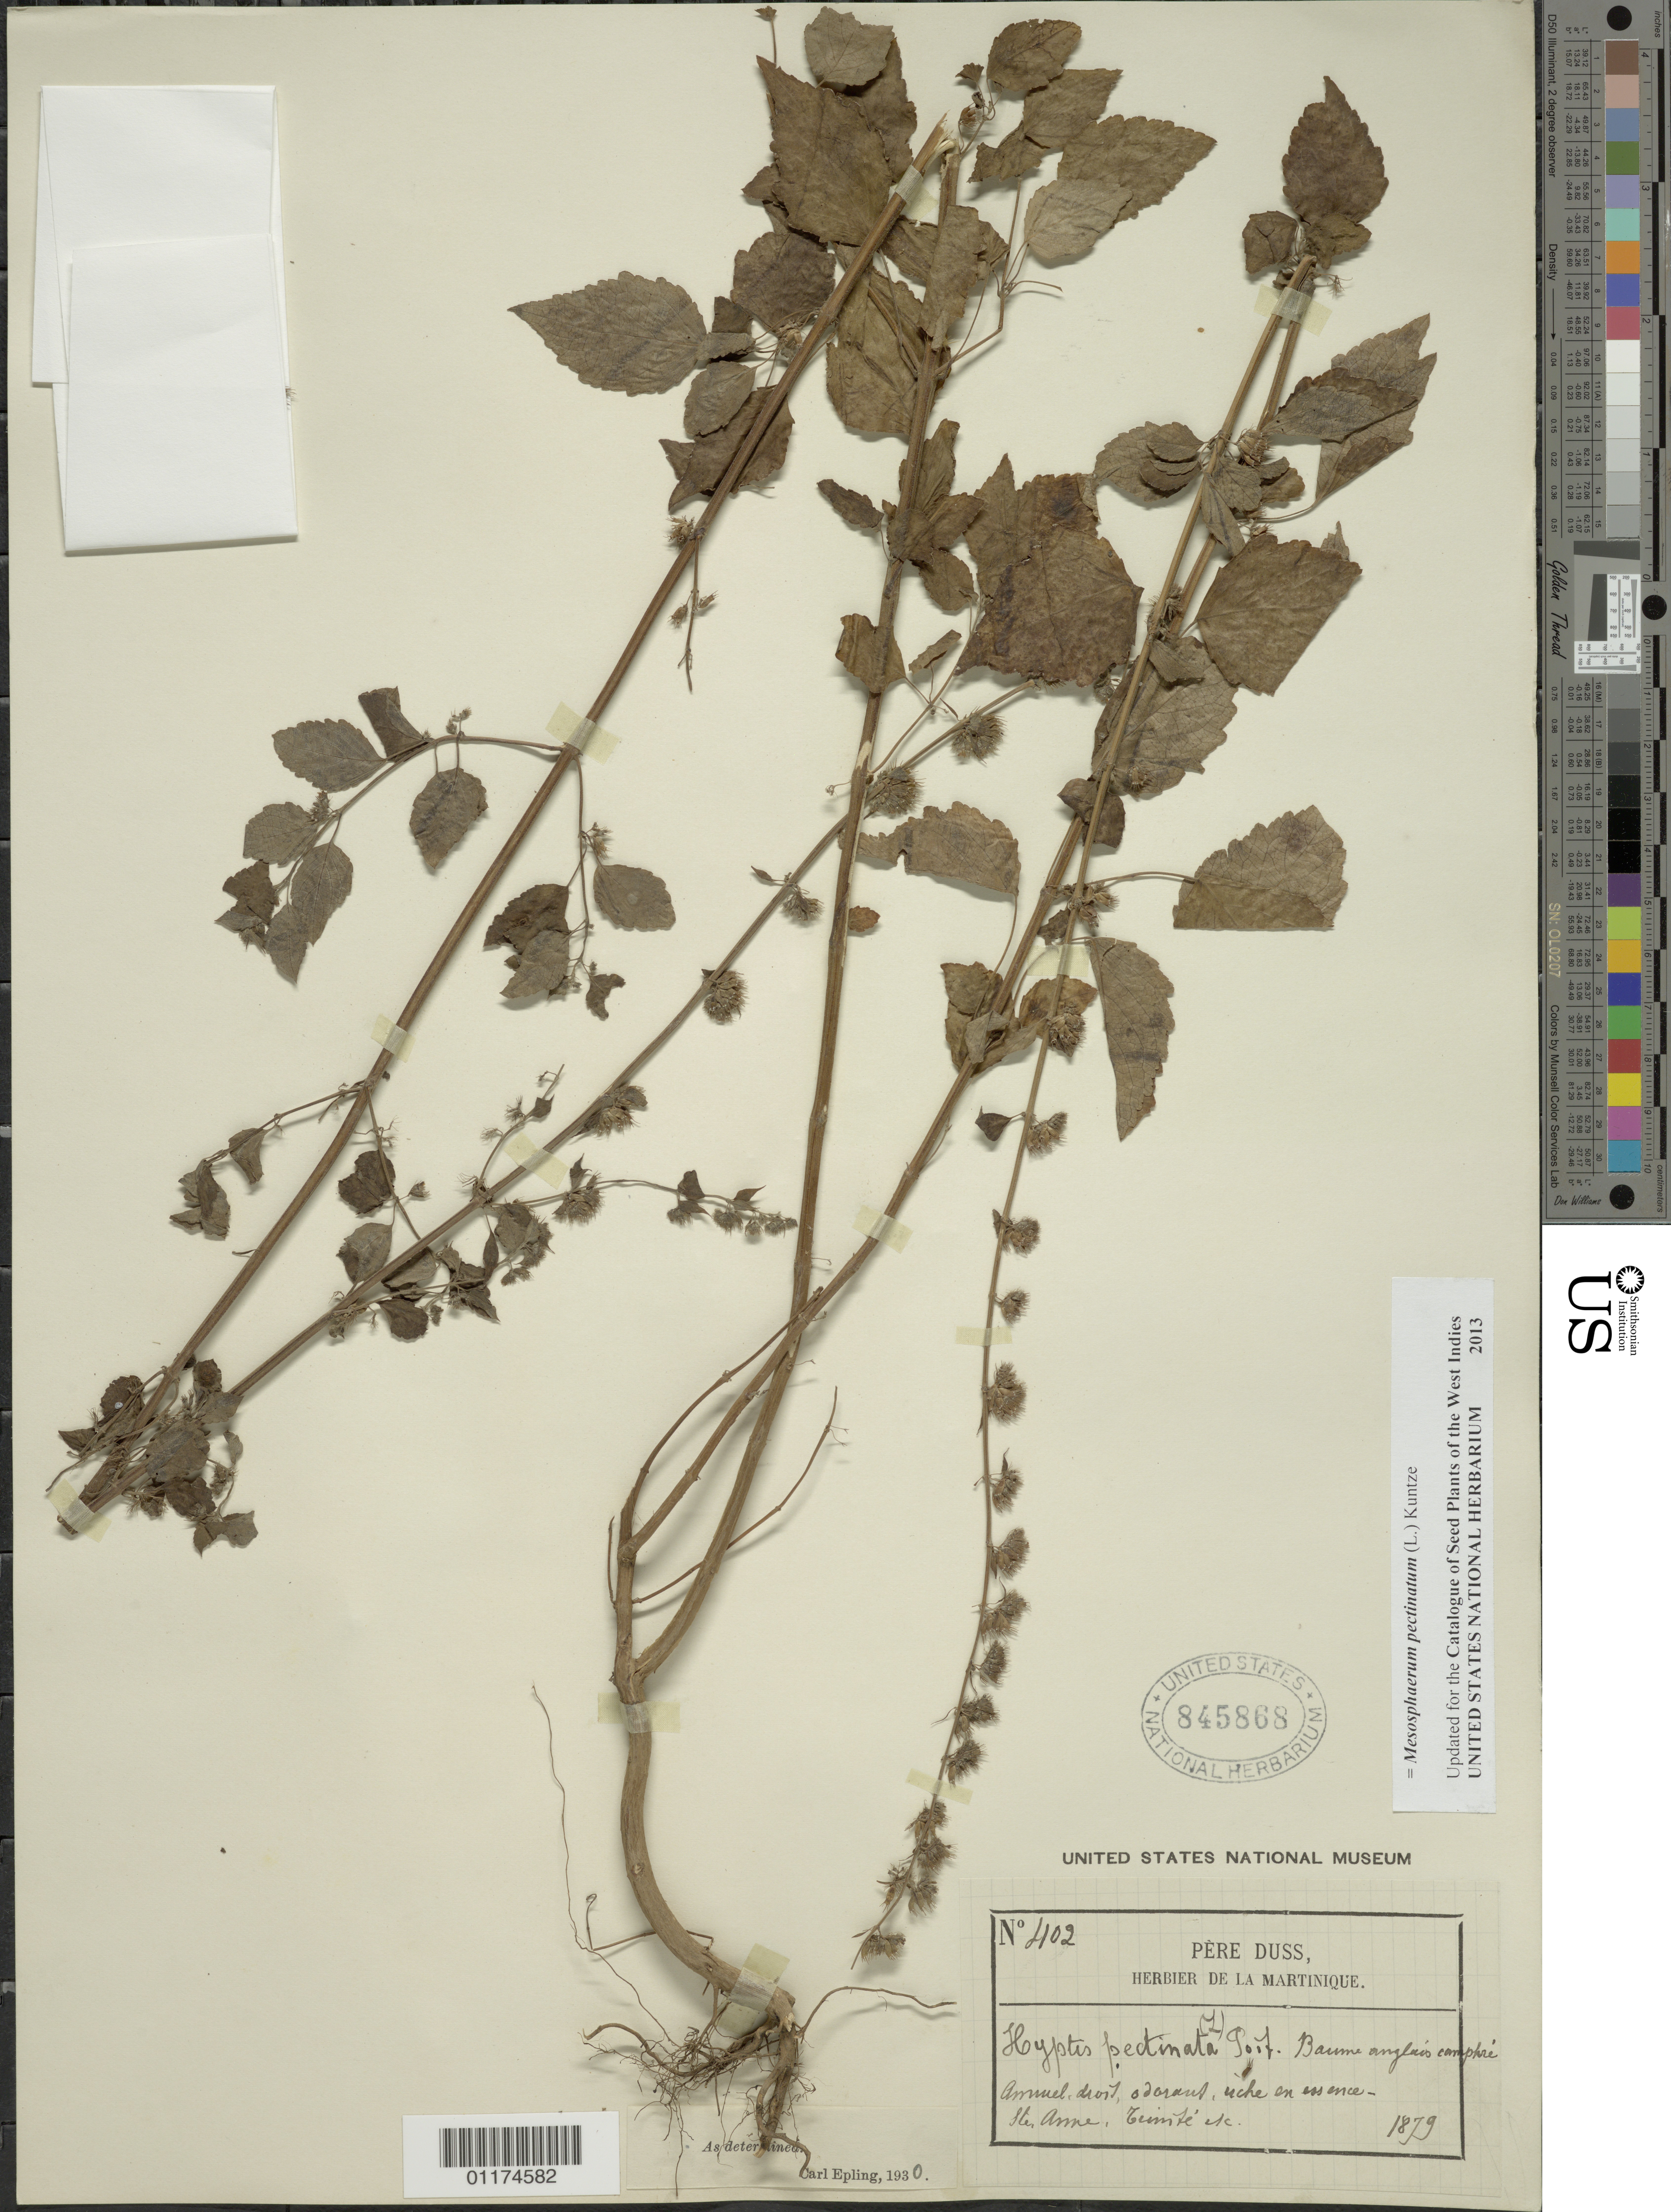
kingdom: Plantae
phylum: Tracheophyta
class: Magnoliopsida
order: Lamiales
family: Lamiaceae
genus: Mesosphaerum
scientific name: Mesosphaerum pectinatum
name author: (L.) Kuntze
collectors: Père Duss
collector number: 402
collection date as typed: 1879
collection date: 1879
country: Martinique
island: Martinique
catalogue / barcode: US 845868